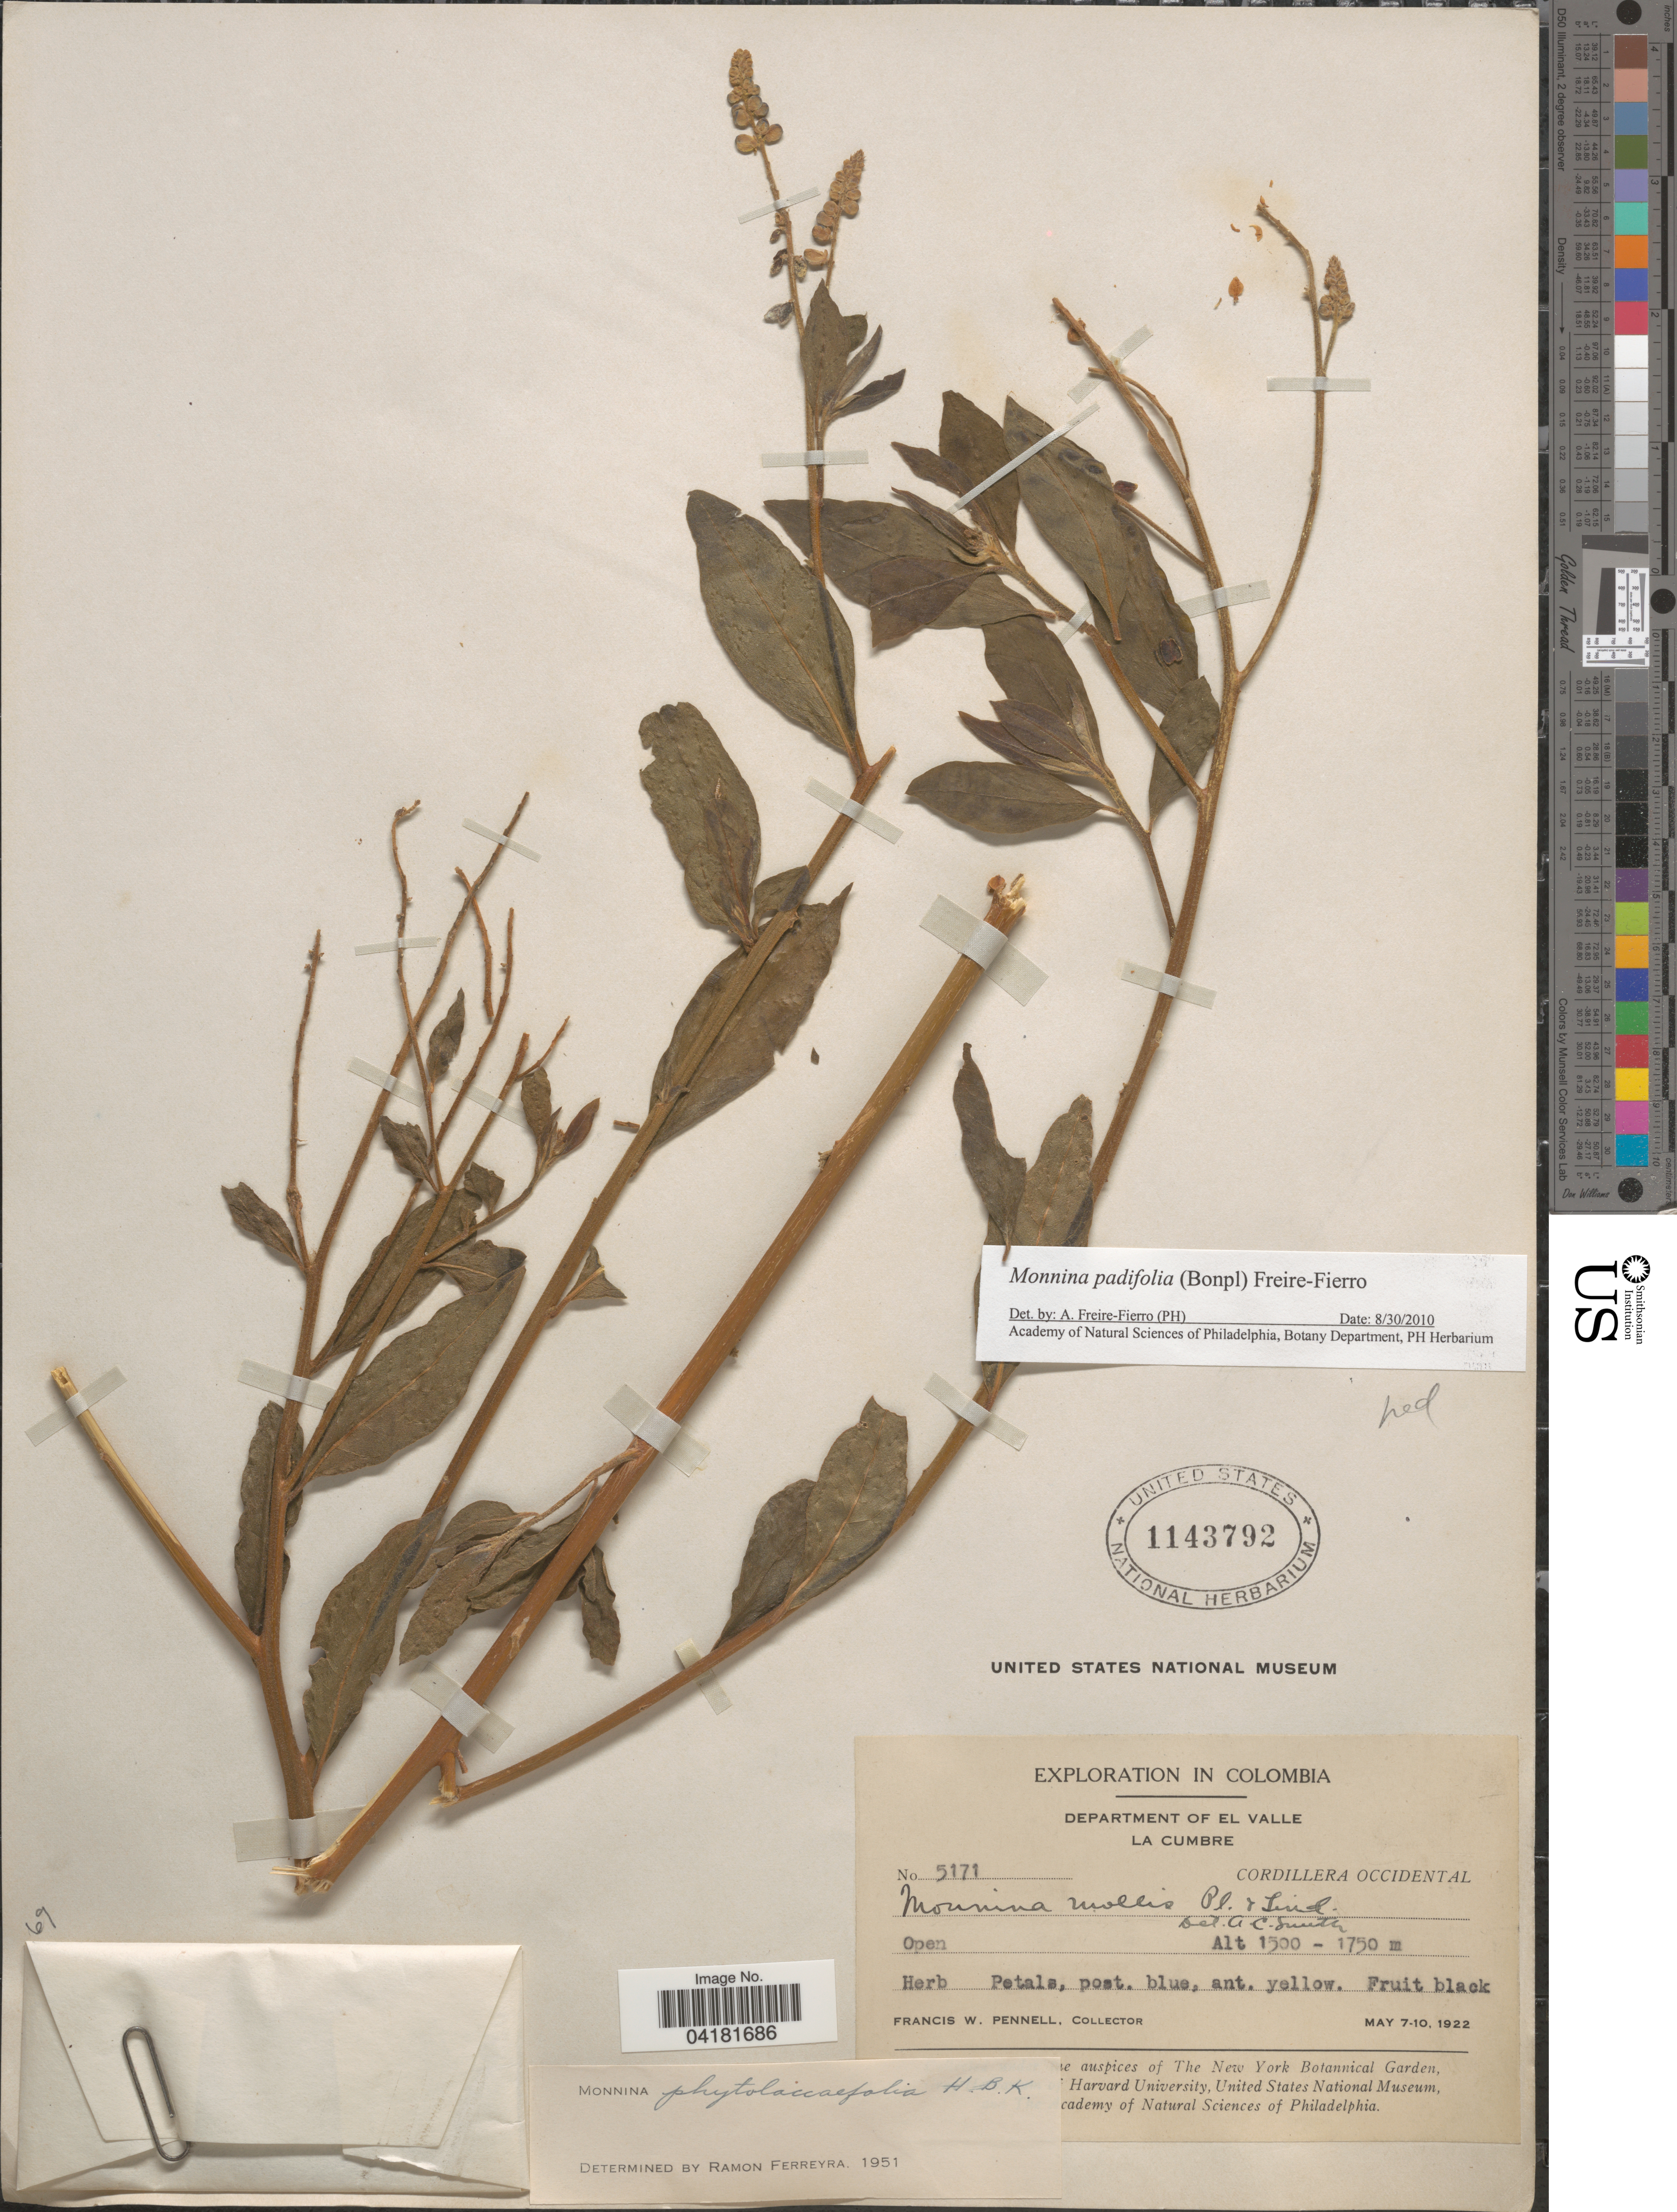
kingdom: Plantae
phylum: Tracheophyta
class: Magnoliopsida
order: Fabales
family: Polygalaceae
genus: Monnina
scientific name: Monnina padifolia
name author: (Bonpl.) Freire-Fierro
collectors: F. W. Pennell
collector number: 5171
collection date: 1922-05-07/1922-05-10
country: Colombia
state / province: Valle del Cauca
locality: Exploration in Colombia. Department of El Valle. La Cumbre. Cordillera Occidental.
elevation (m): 1500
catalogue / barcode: US 1143792